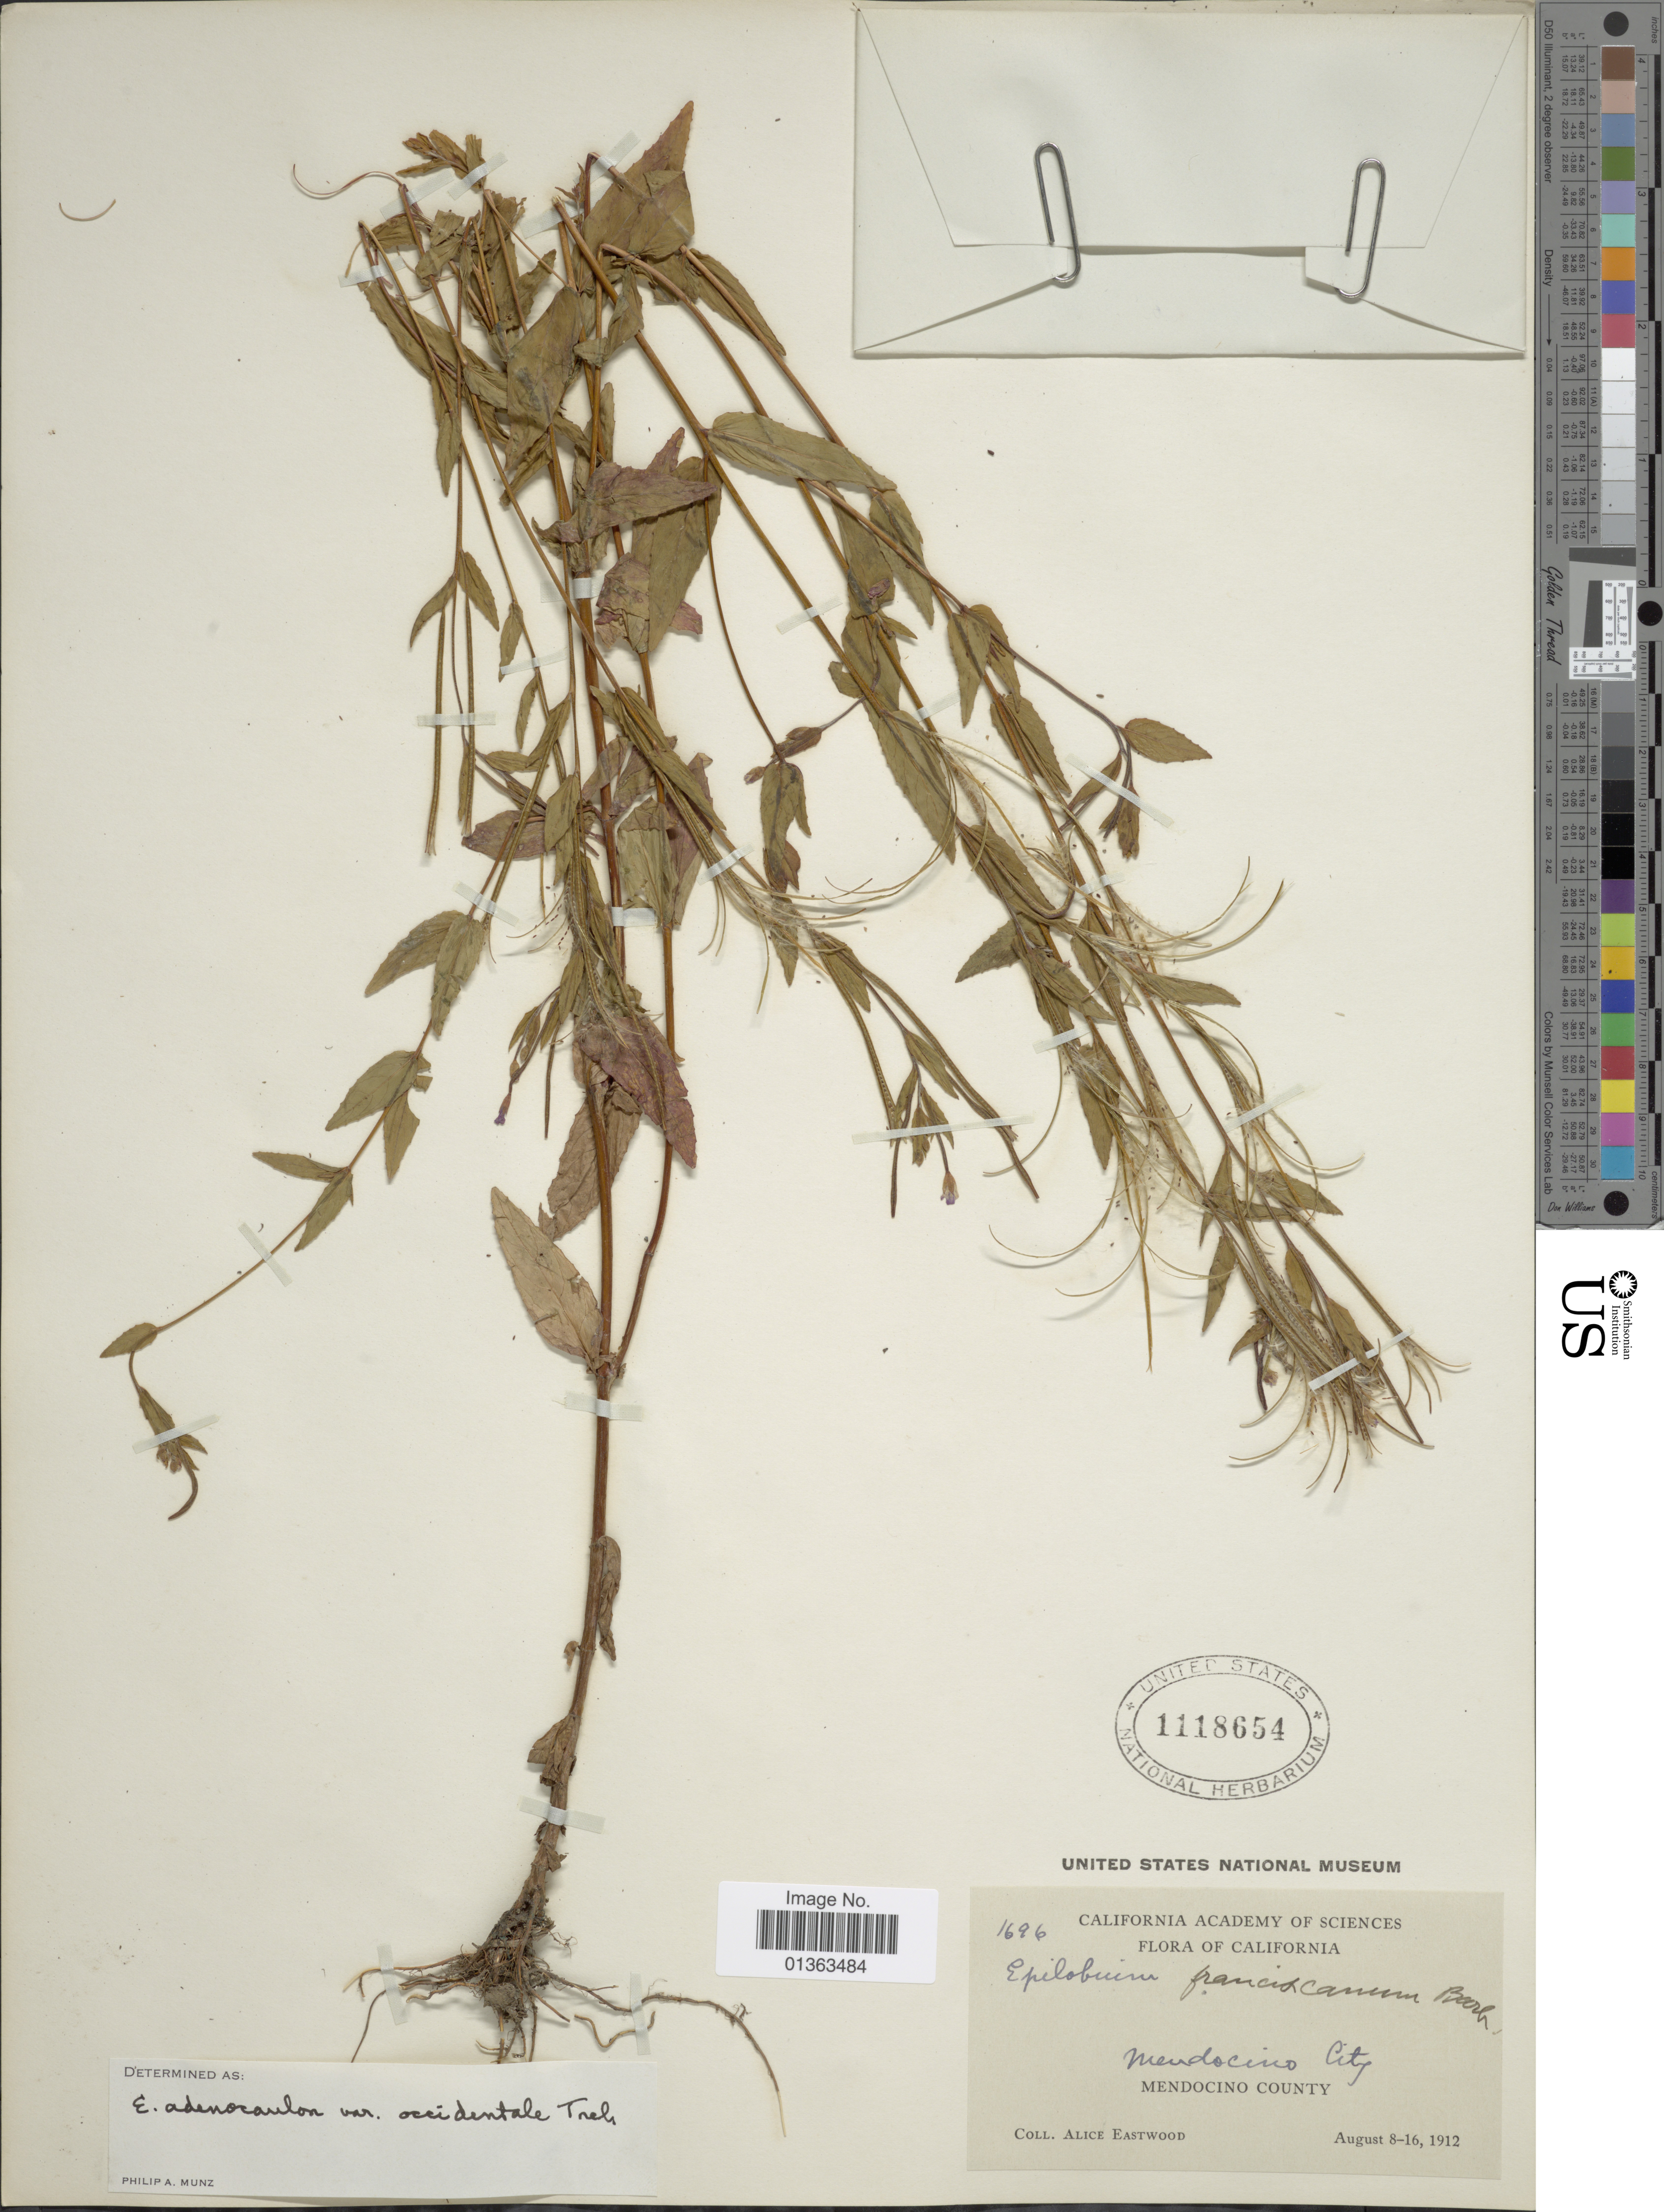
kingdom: Plantae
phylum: Tracheophyta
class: Magnoliopsida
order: Myrtales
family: Onagraceae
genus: Epilobium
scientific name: Epilobium ciliatum subsp. ciliatum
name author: Raf.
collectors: A. Eastwood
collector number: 1696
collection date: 1912-08-08/1912-08-16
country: United States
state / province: California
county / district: Mendocino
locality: Mendocino City.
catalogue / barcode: US 1118654